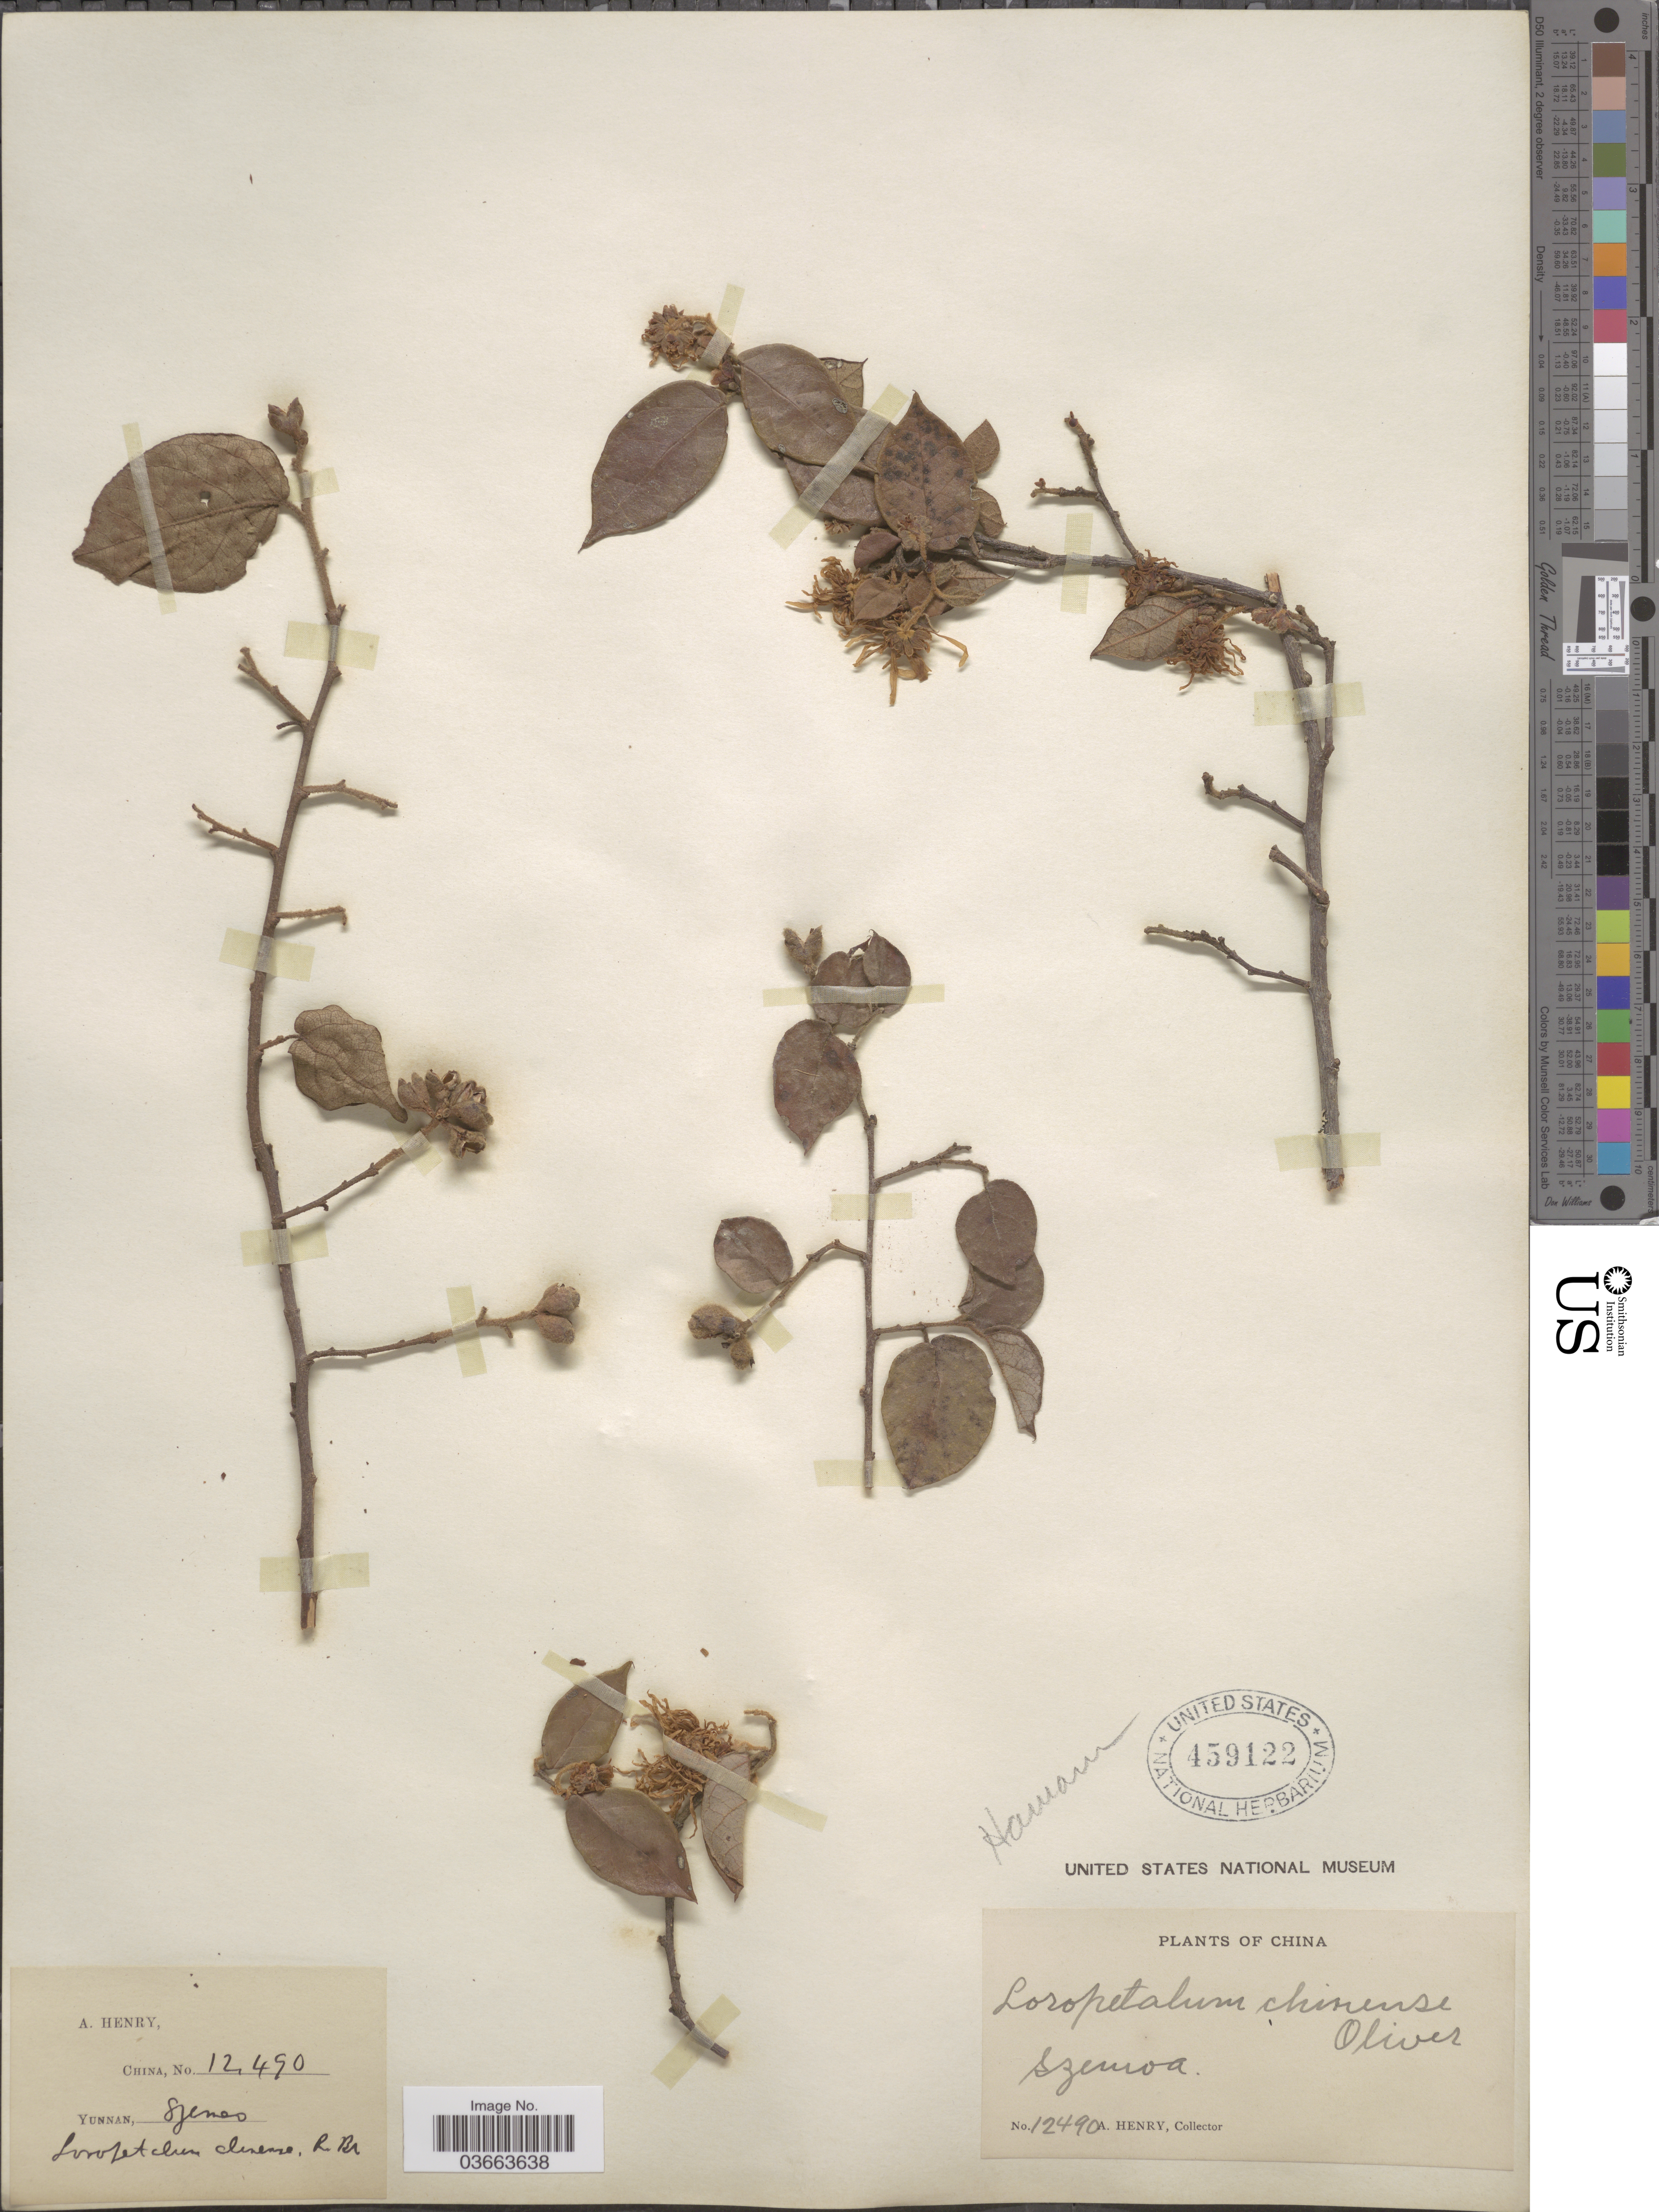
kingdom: Plantae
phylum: Tracheophyta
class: Magnoliopsida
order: Saxifragales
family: Hamamelidaceae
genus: Loropetalum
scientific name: Loropetalum chinense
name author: (R. Br.) Oliv.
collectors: A. Henry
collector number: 12490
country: China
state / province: Yunnan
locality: Szemoa.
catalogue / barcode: US 459122